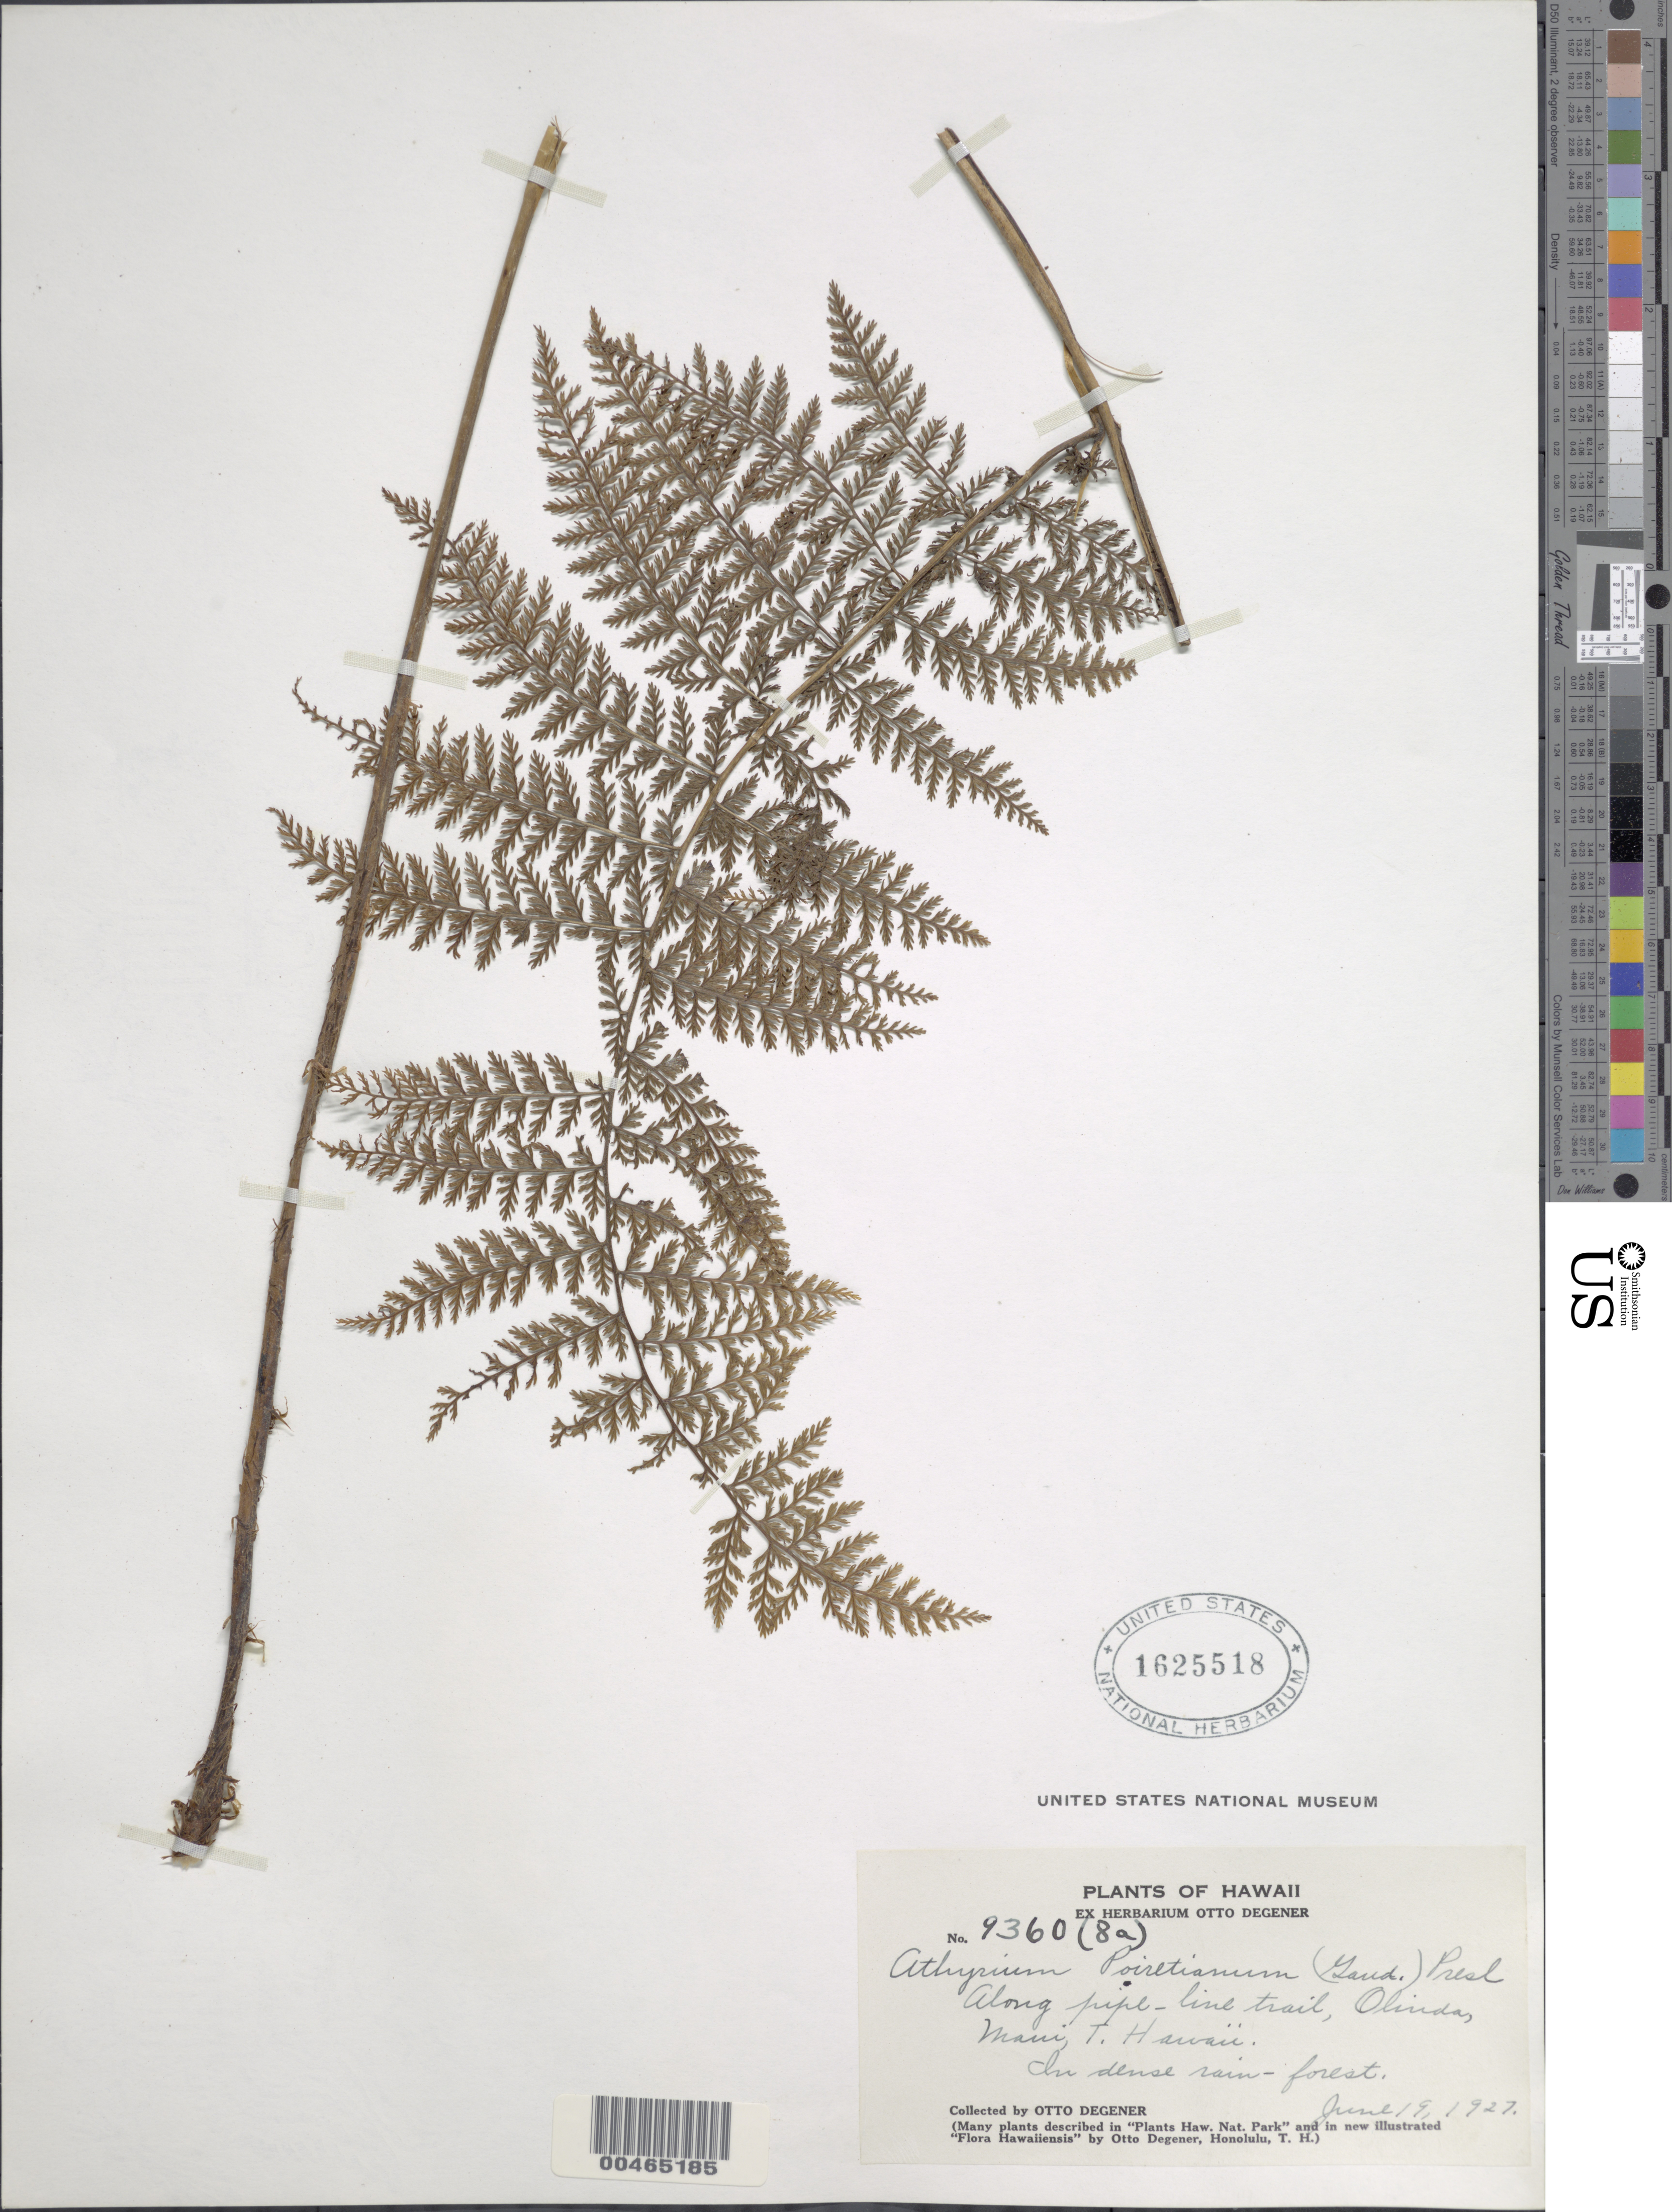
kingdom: Plantae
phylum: Tracheophyta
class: Polypodiopsida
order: Polypodiales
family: Athyriaceae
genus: Athyrium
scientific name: Athyrium microphyllum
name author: (Sm.) Alston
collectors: O. Degener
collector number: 9360(8a)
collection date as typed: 19 Jun 1927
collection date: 1927-06-19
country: United States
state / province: Hawaii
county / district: Maui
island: Maui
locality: Along pipe-line trail, Olinda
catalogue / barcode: US 1625518